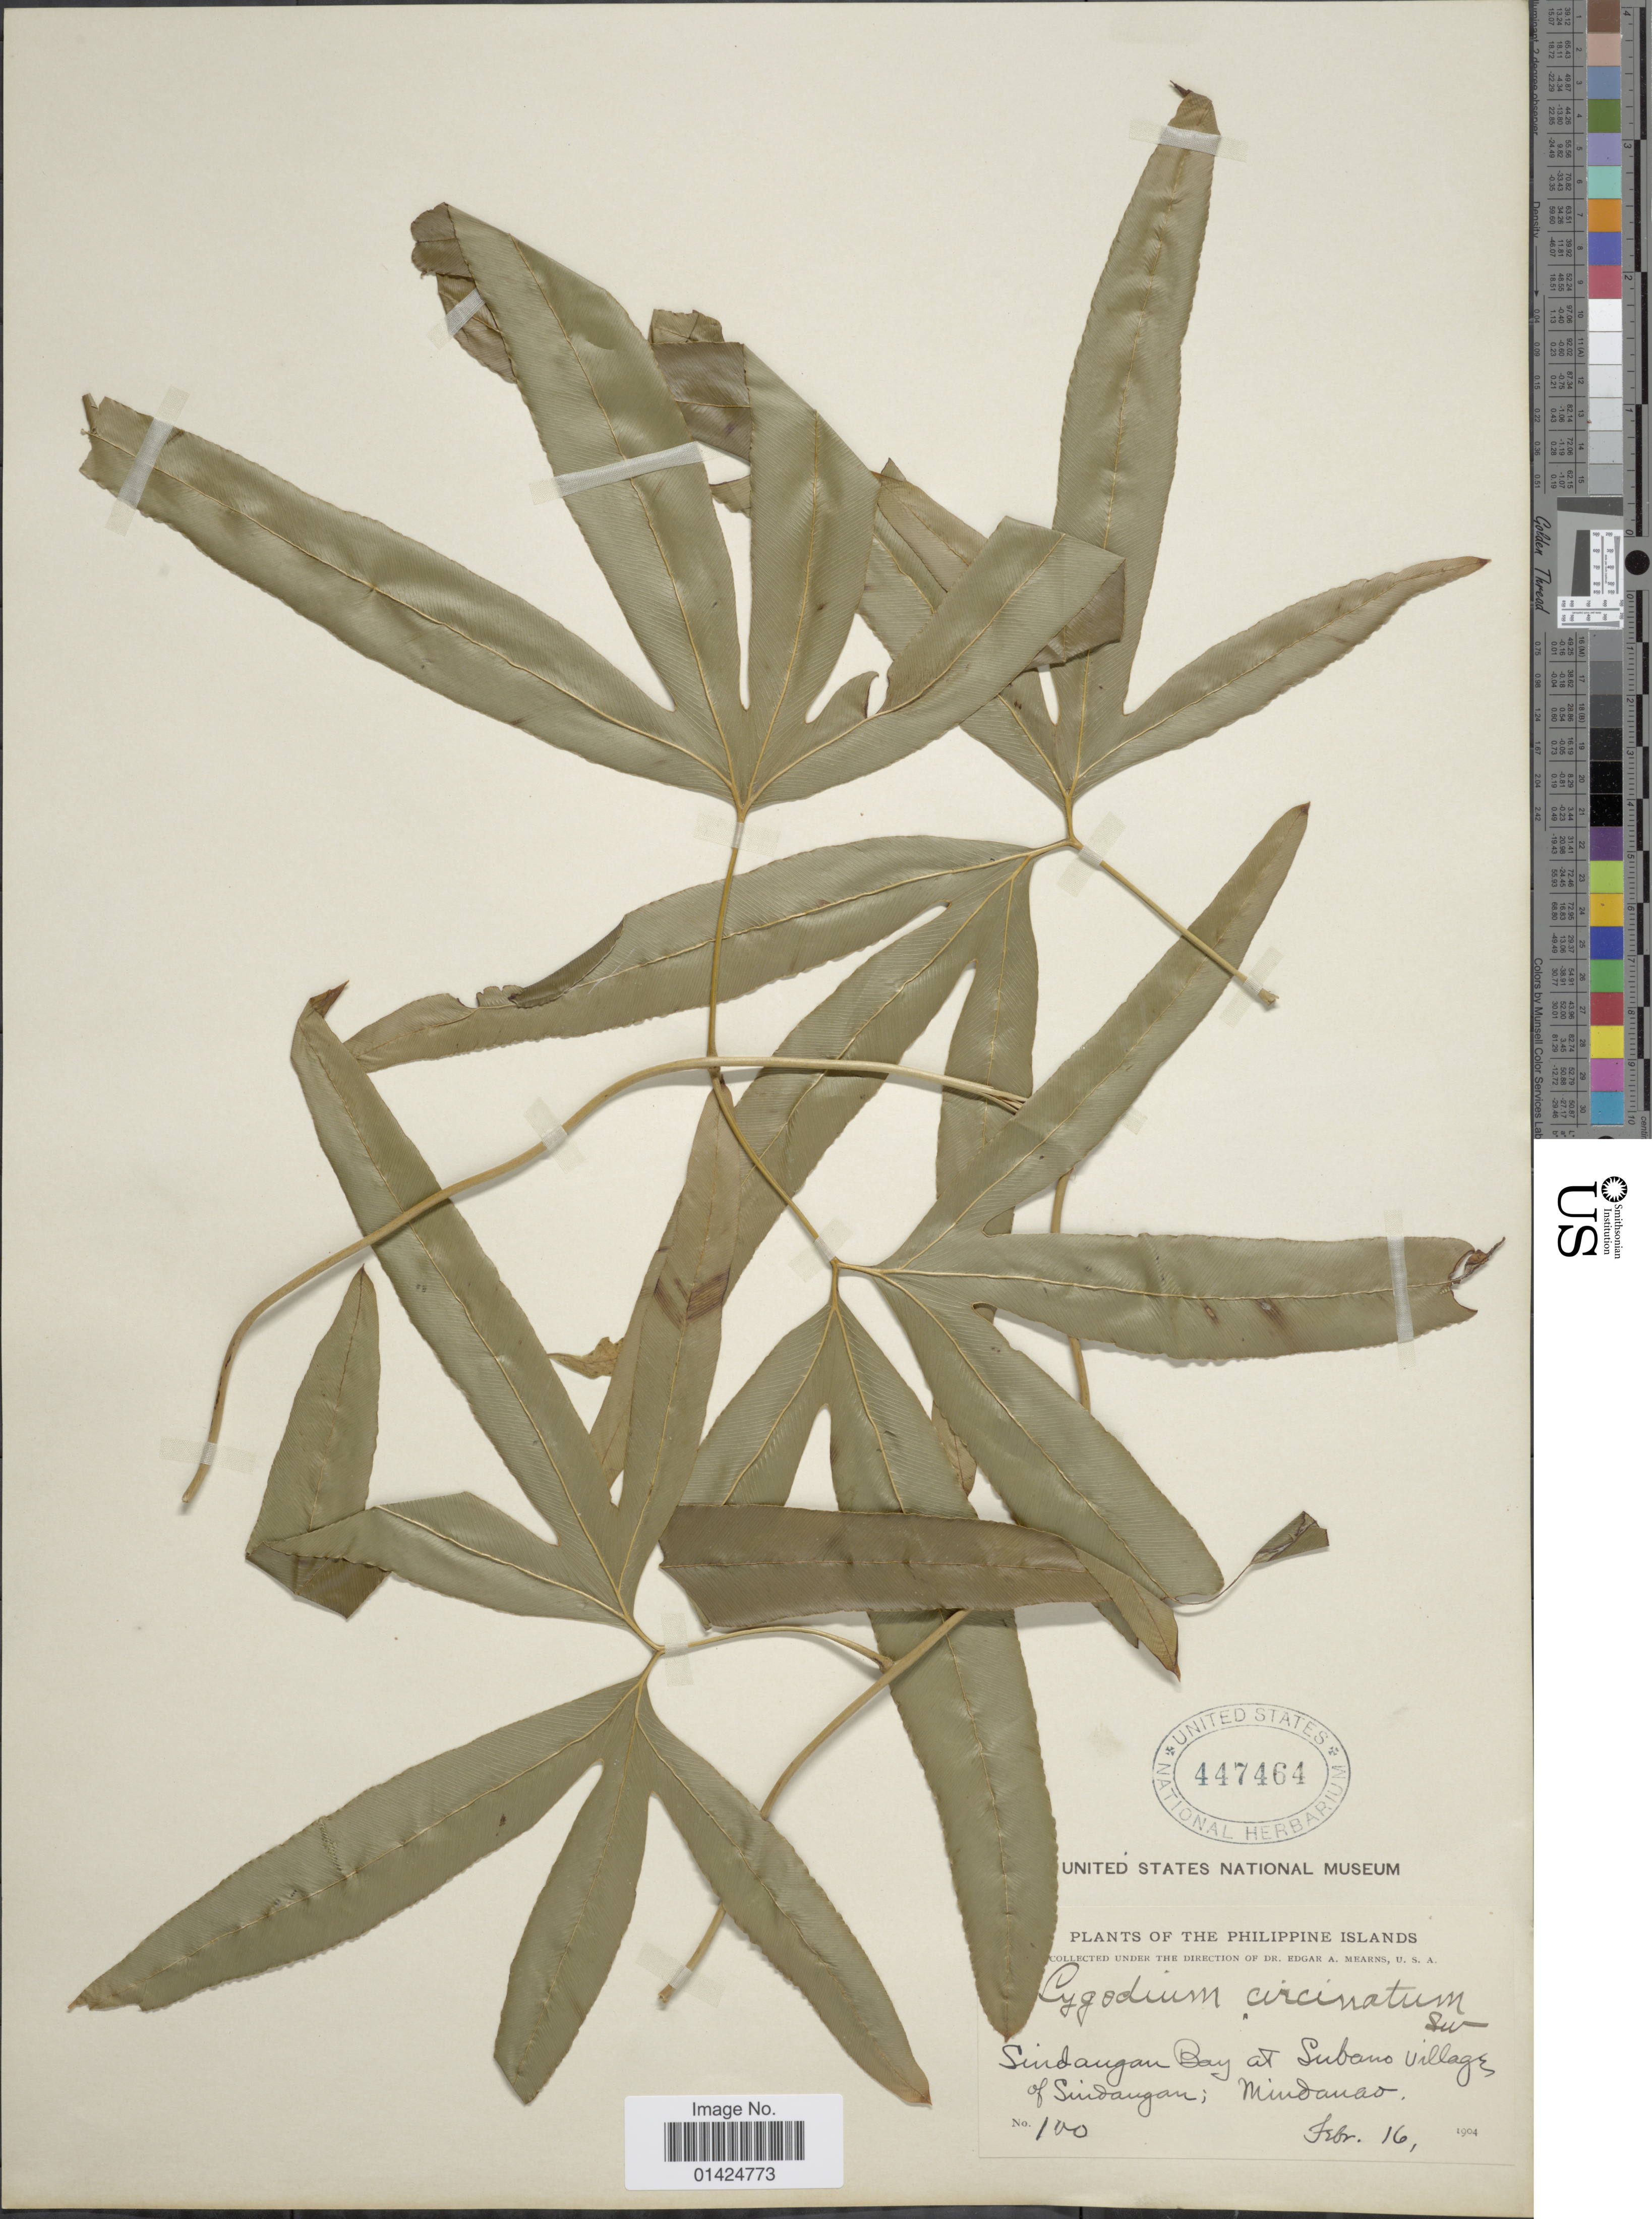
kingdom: Plantae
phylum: Tracheophyta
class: Polypodiopsida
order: Schizaeales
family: Lygodiaceae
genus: Lygodium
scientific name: Lygodium circinnatum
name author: (Burm. f.) Sw.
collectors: E. A. Mearns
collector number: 100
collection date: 1904-02-16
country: Philippines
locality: Sindangan Bay at Subano Village of Sindangan;Mindanao.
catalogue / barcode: US 447464